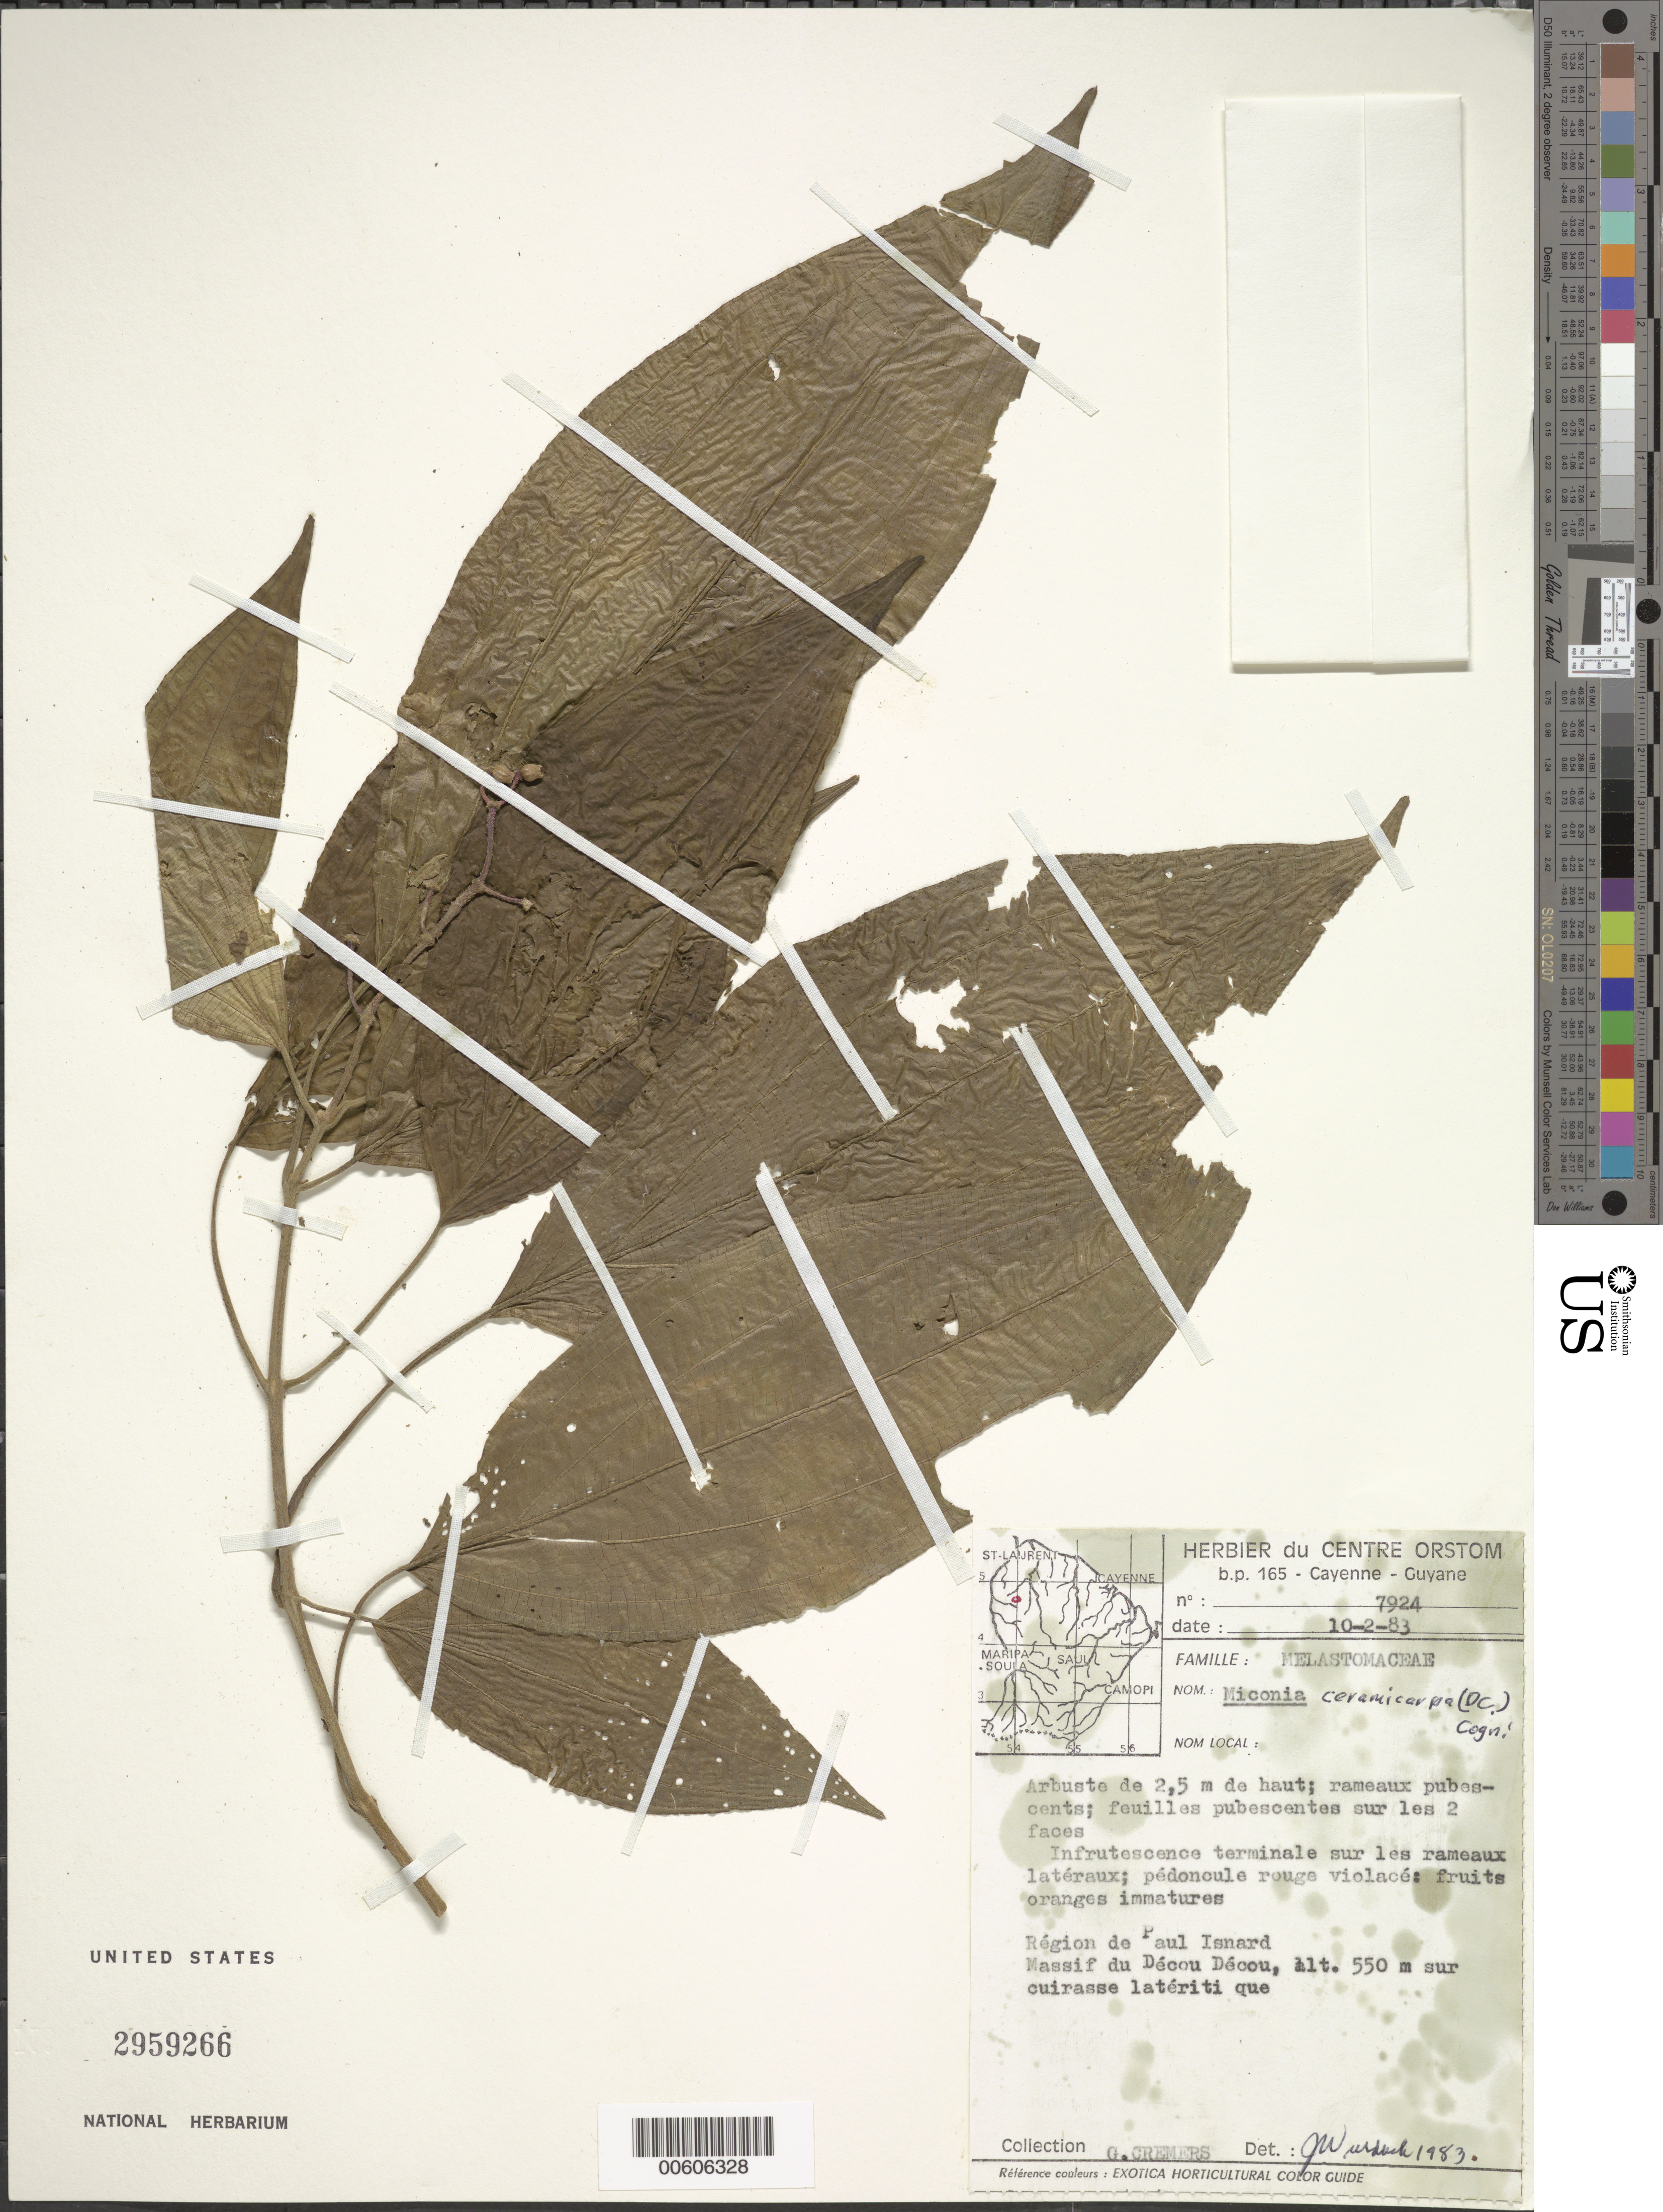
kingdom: Plantae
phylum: Tracheophyta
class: Magnoliopsida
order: Myrtales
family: Melastomataceae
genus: Miconia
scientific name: Miconia ceramicarpa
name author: (DC.) Cogn.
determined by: Wurdack, John J., (US), US (UNITED STATES)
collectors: G. Cremers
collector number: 7924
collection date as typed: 10-Feb-83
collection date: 1983-02-10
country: French Guiana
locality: Paul Isnard région, Massif du Décou Décou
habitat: Cuirasse lateritique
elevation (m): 550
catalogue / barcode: US 2959266